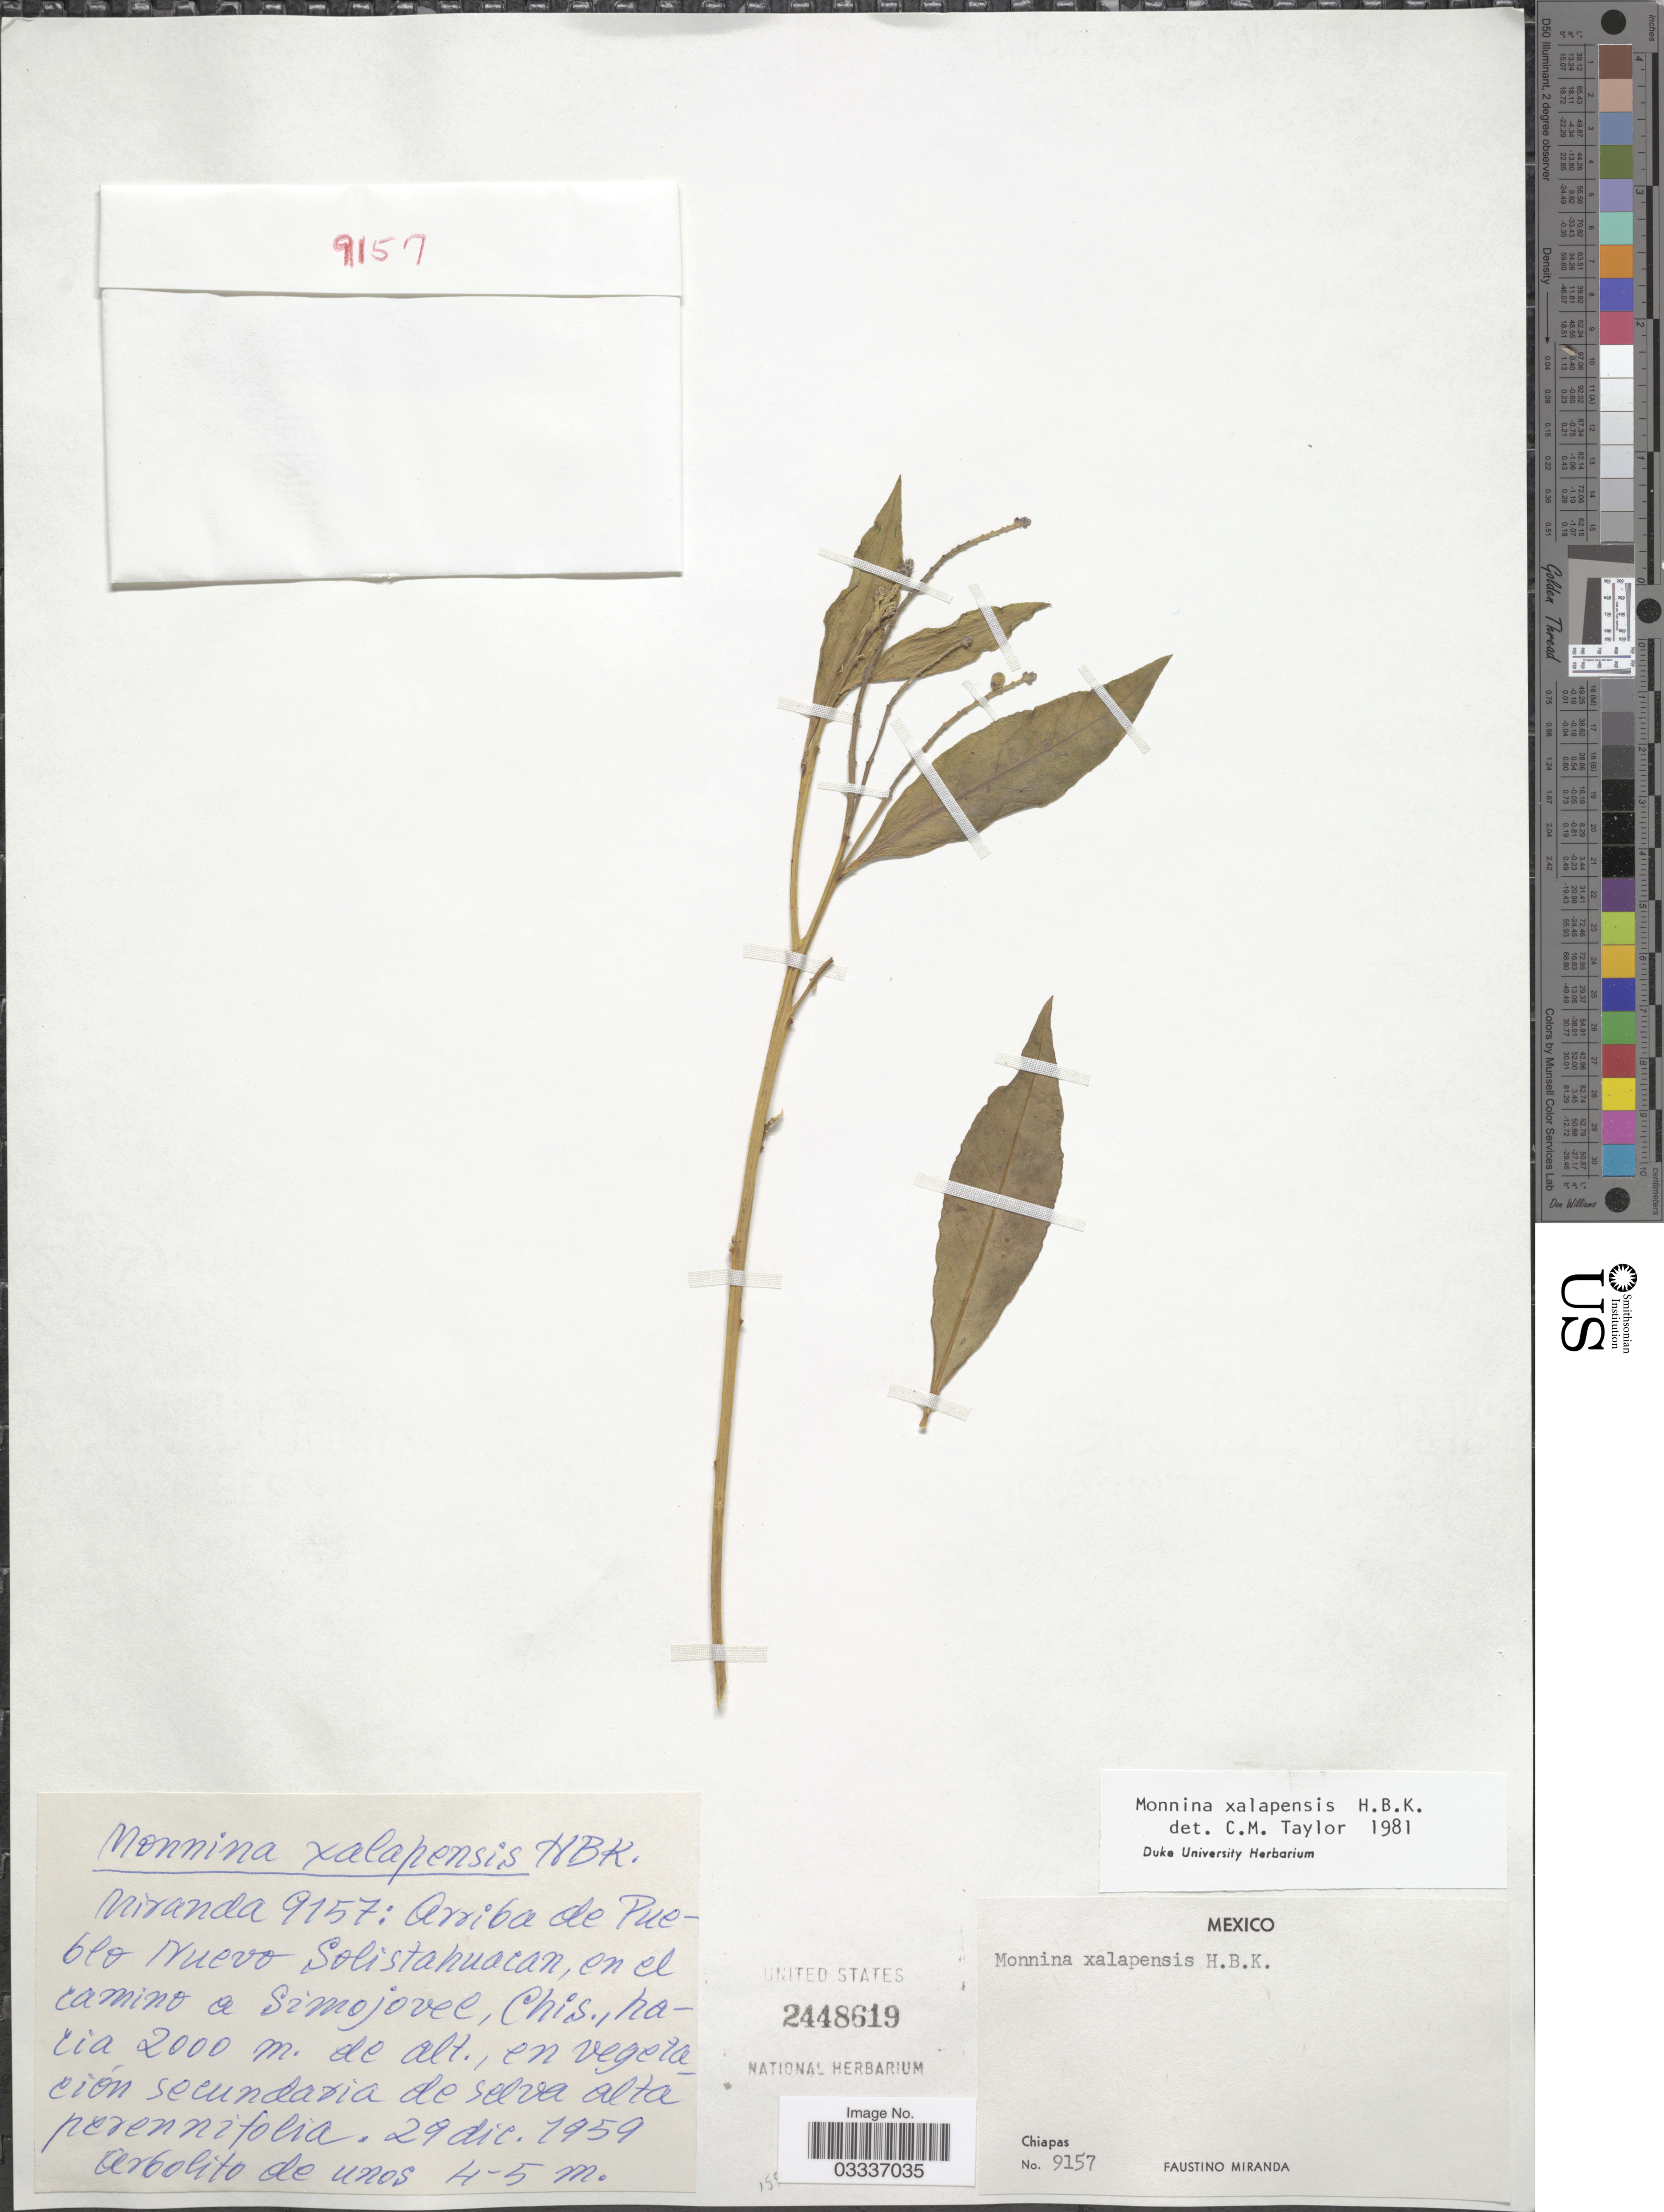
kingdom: Plantae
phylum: Tracheophyta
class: Magnoliopsida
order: Fabales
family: Polygalaceae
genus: Monnina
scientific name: Monnina xalapensis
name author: Kunth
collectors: F. Miranda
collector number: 9157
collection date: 1959-12-29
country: Mexico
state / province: Chiapas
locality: Arriba de Pueblo Nuevo Solistahuacan, en el camino a Simojovel.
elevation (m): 2000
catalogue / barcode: US 2448619